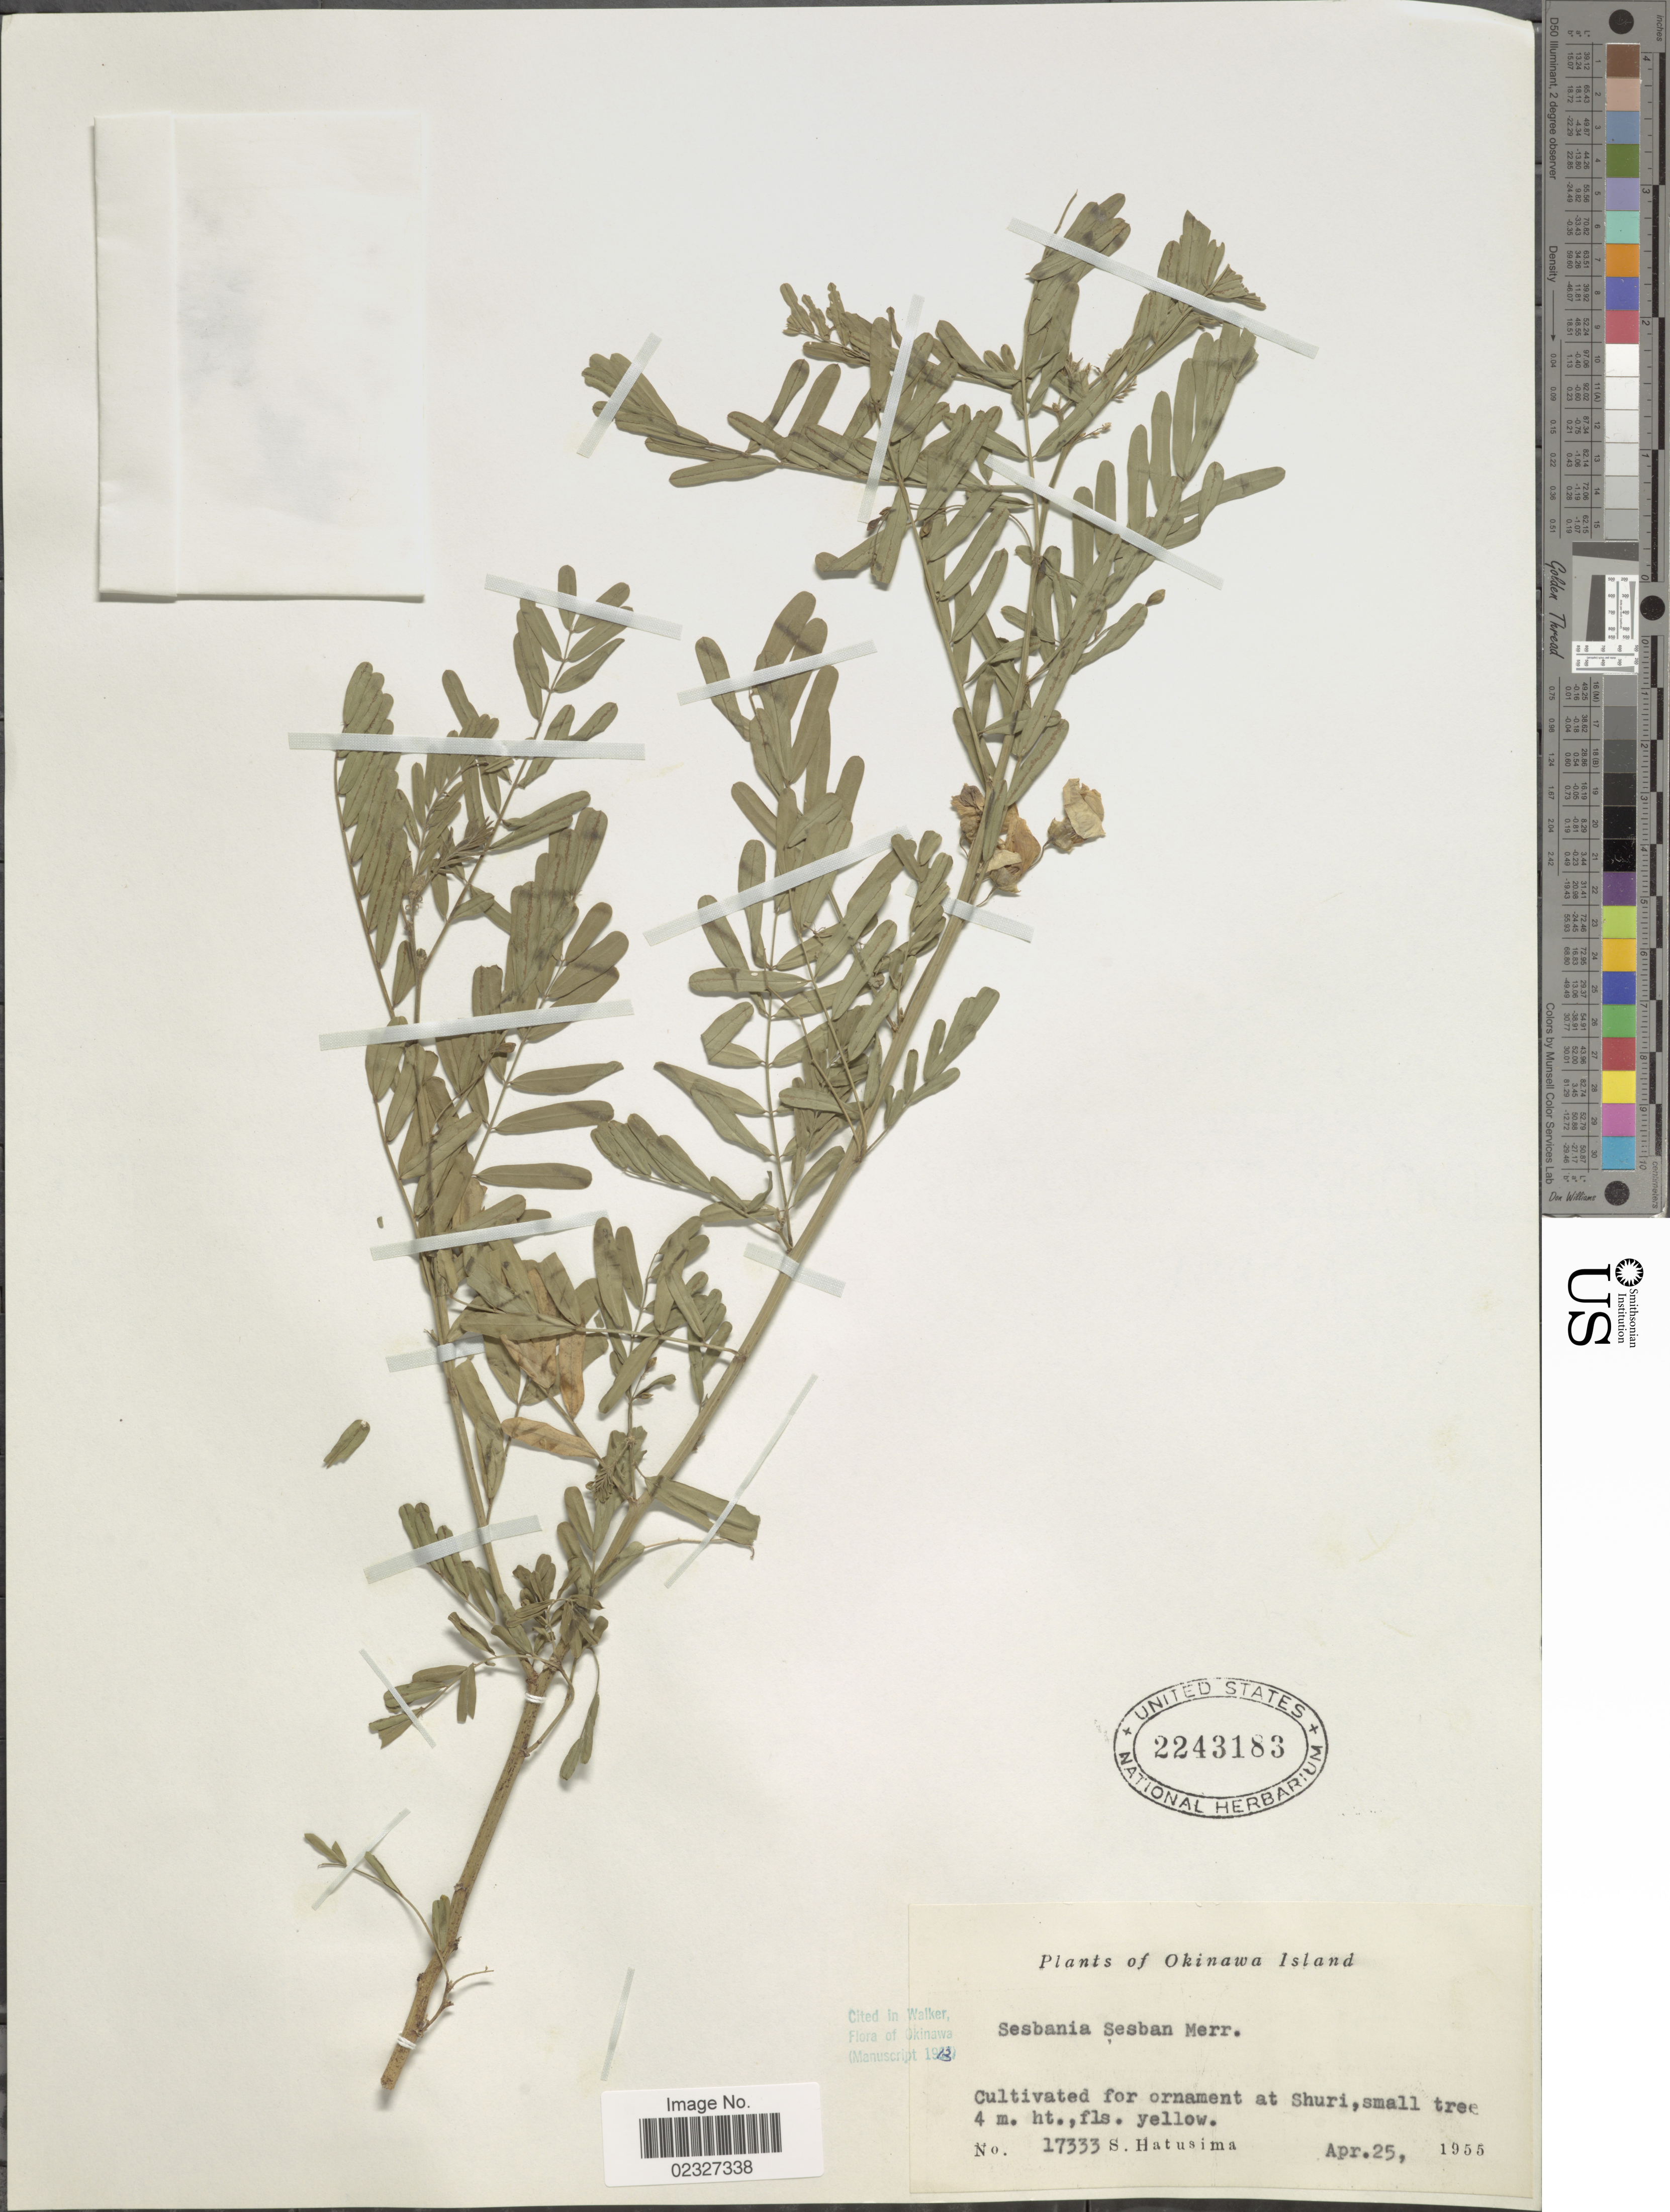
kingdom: Plantae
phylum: Tracheophyta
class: Magnoliopsida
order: Fabales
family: Fabaceae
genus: Sesbania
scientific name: Sesbania sesban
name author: (L.) Merr.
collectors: S. Hatusima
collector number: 17333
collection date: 1955-04-25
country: Japan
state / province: Okinawa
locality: Shuri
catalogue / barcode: US 2243183